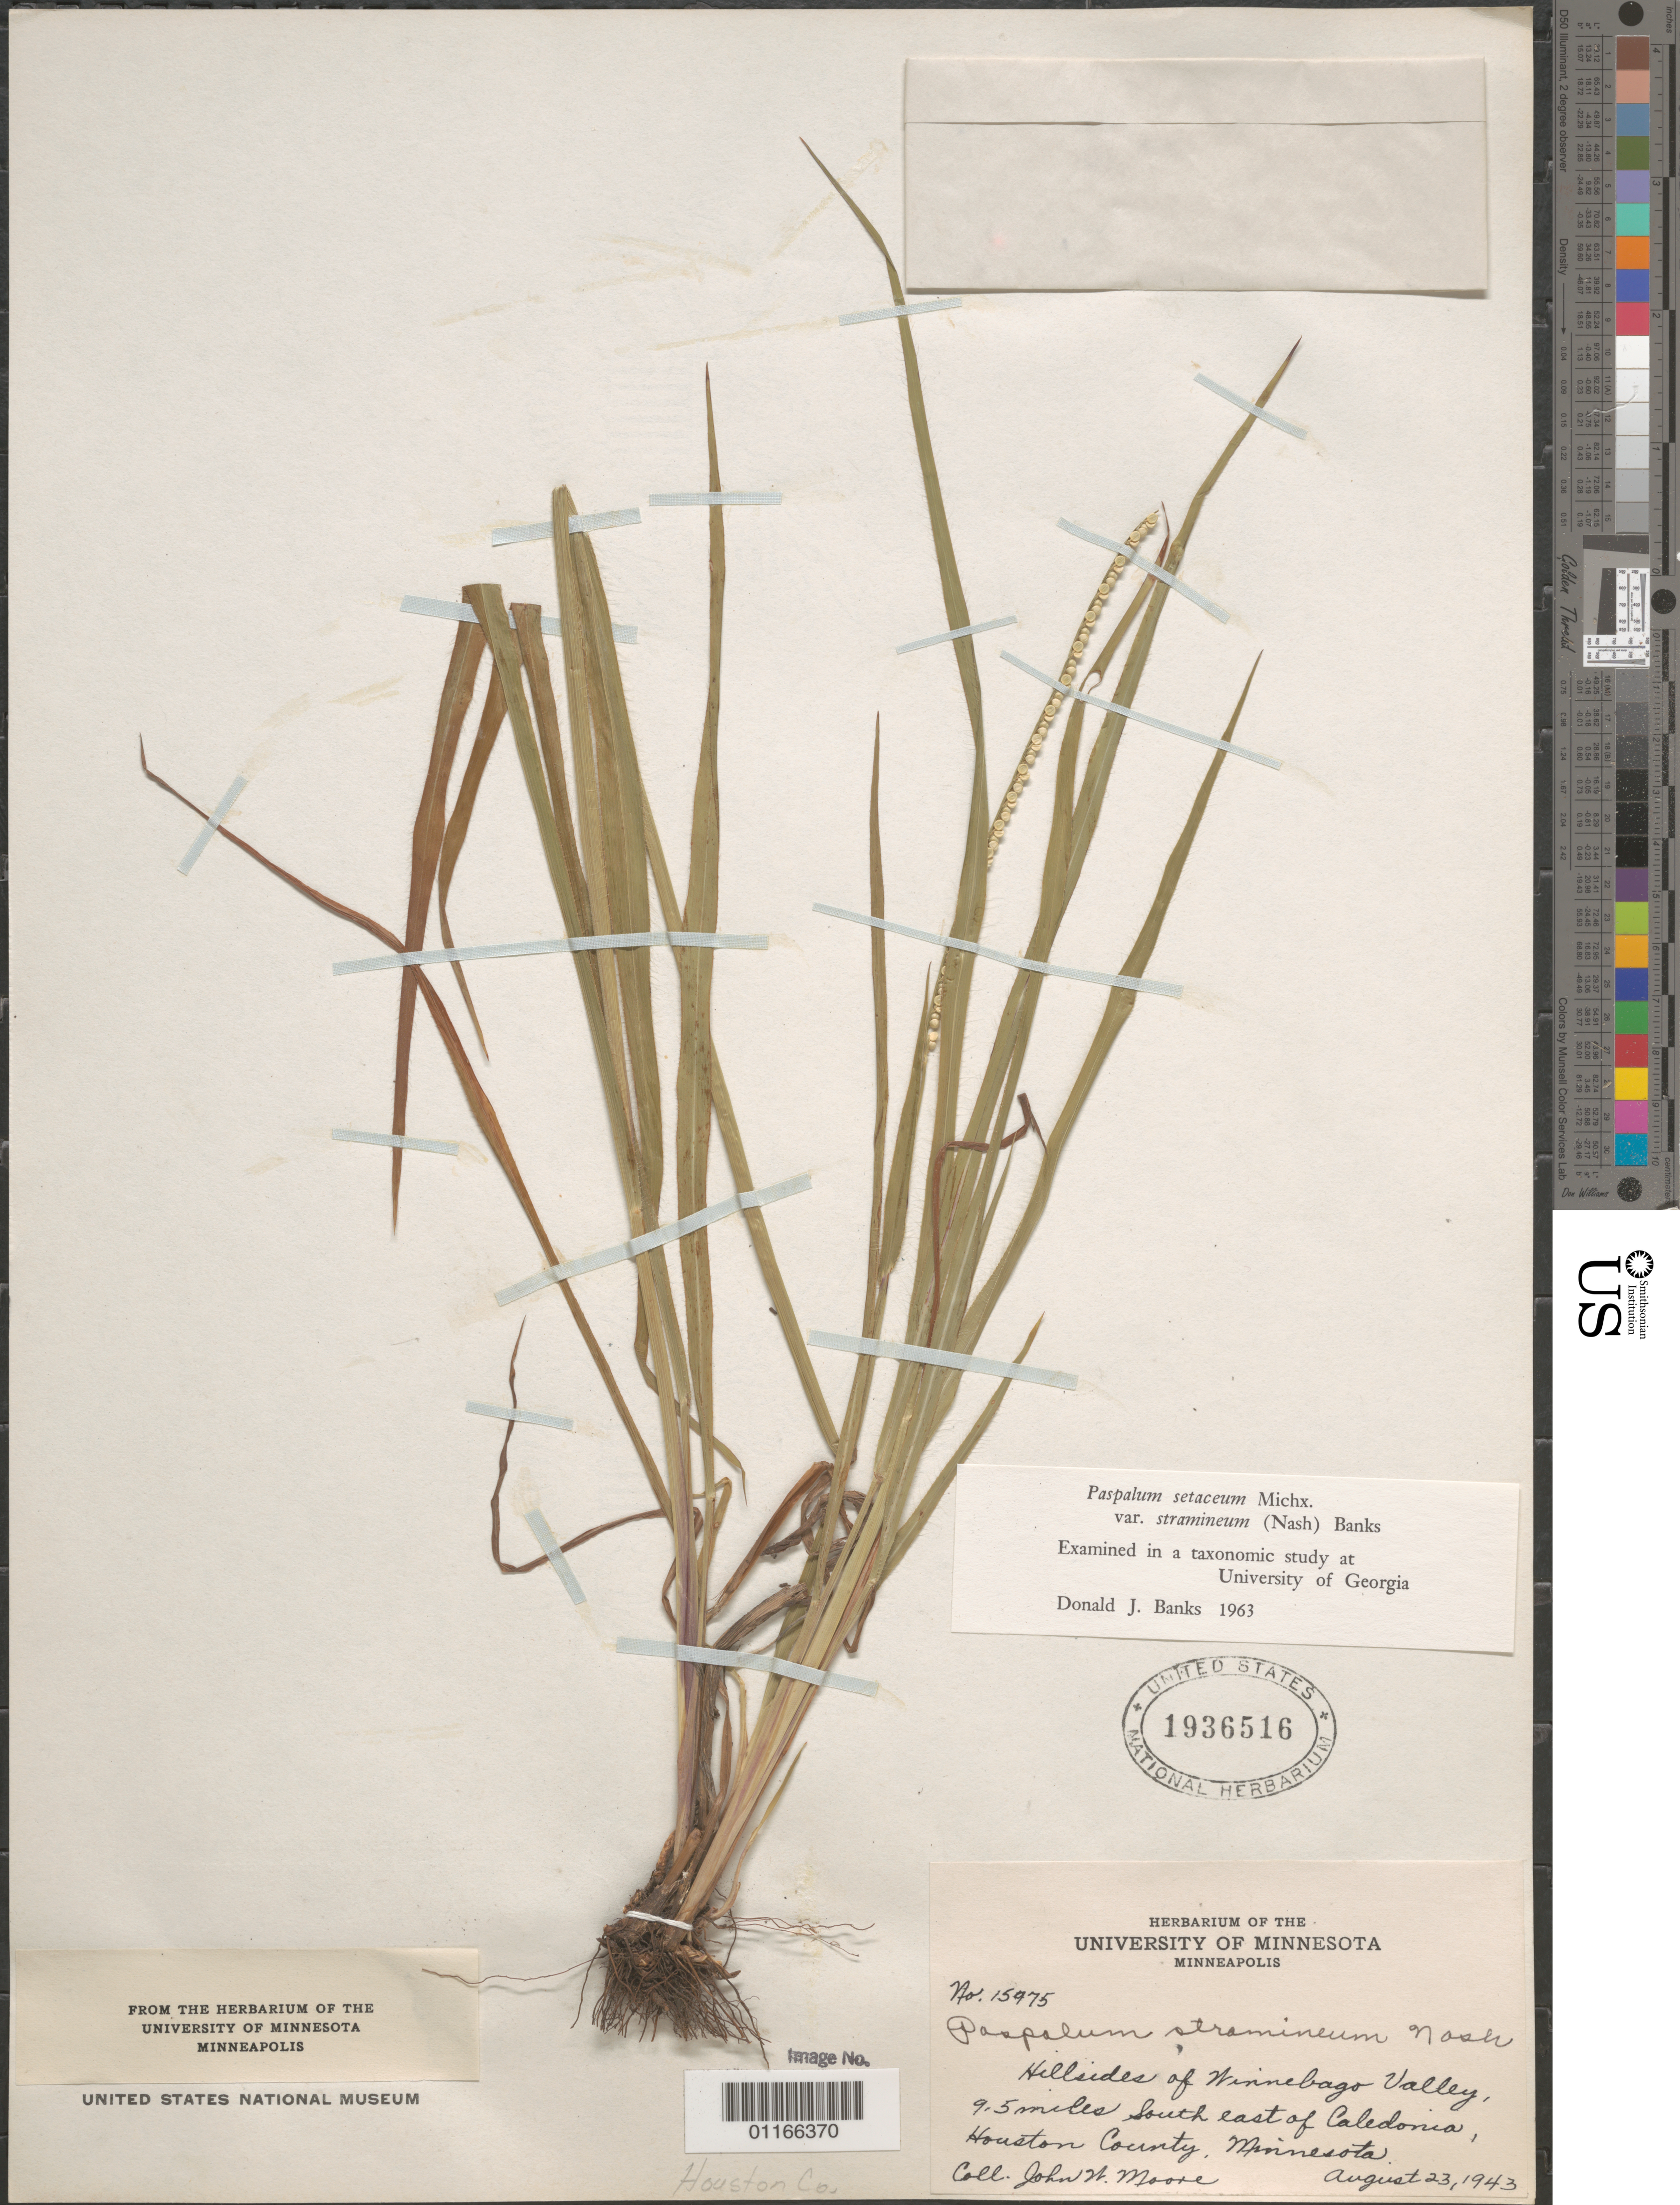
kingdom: Plantae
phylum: Tracheophyta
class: Liliopsida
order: Poales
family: Poaceae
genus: Paspalum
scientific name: Paspalum setaceum var. setaceum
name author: Michx.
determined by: Banks, D. J.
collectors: J. Moore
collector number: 15975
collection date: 1943-08-23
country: United States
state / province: Minnesota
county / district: Houston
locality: Hillsides of Winnebago Valley, 9.5 miles South east of Caledonia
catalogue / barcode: US 1936516